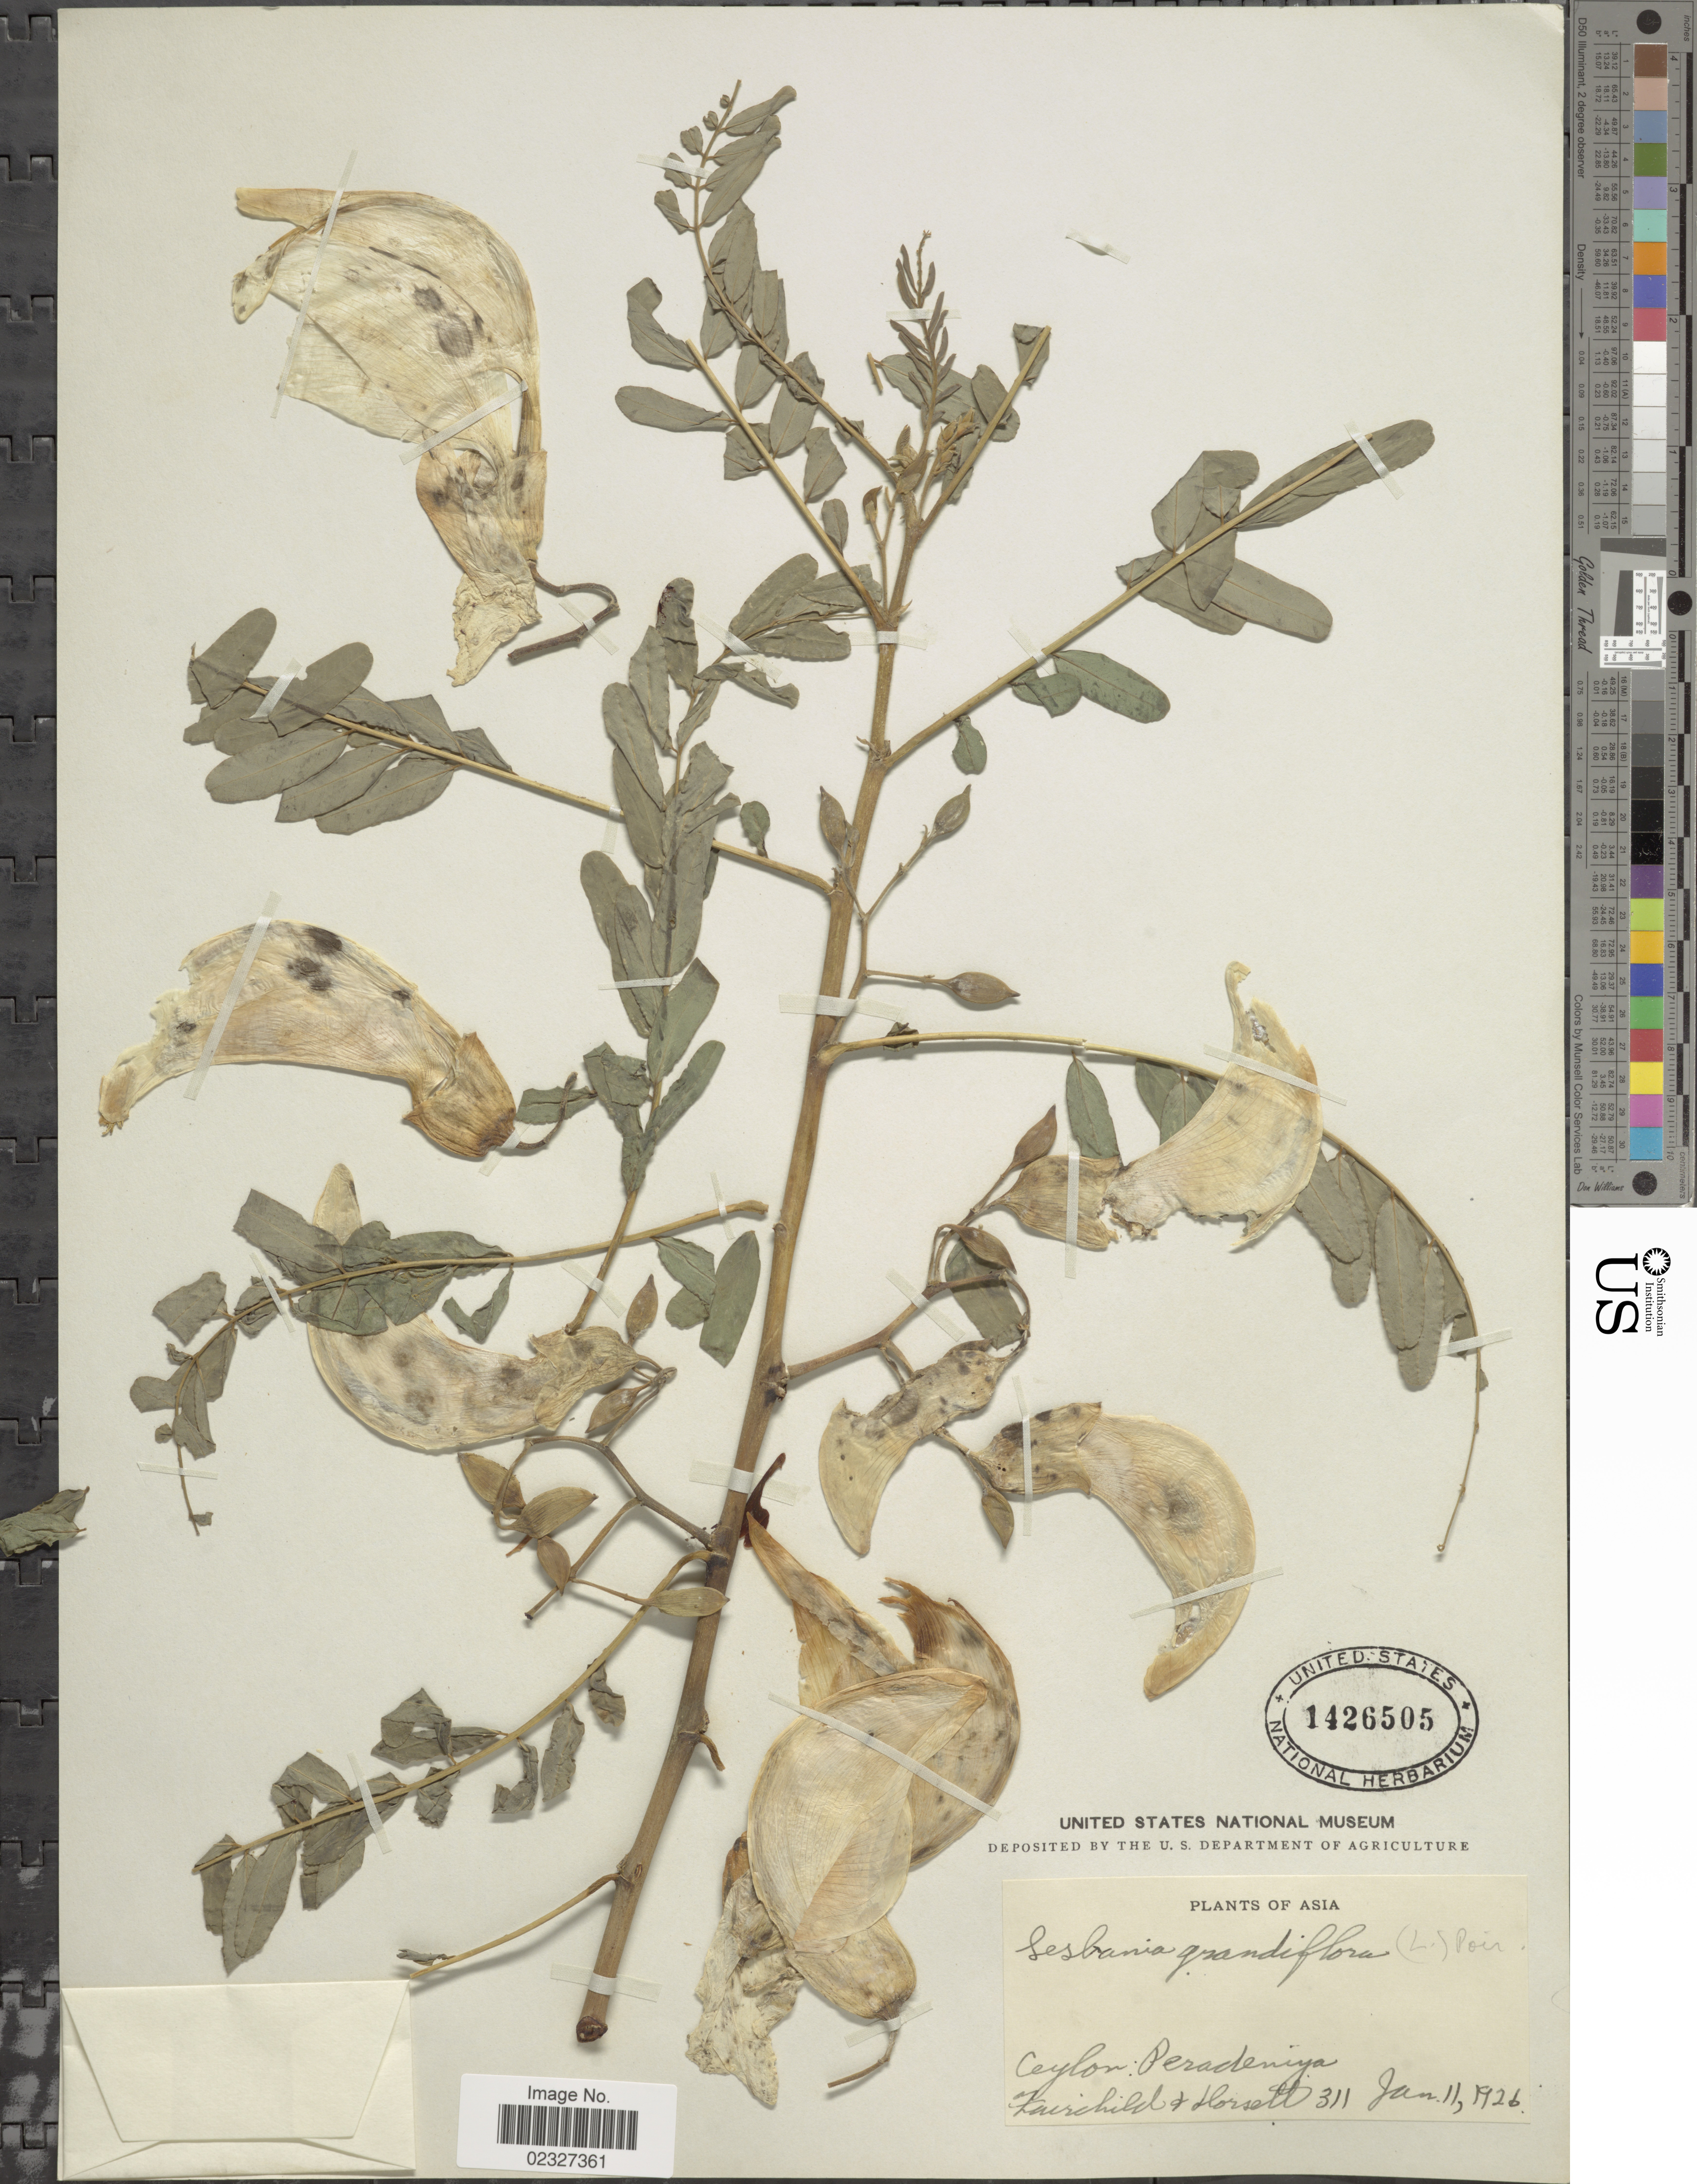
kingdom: Plantae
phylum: Tracheophyta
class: Magnoliopsida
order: Fabales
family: Fabaceae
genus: Sesbania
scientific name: Sesbania grandiflora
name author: (L.) Poir.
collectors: -. Fairchild & -. Horsett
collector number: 311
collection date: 1926-01-11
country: Sri Lanka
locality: Asia, Ceylon, Peradeniya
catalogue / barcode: US 1426505